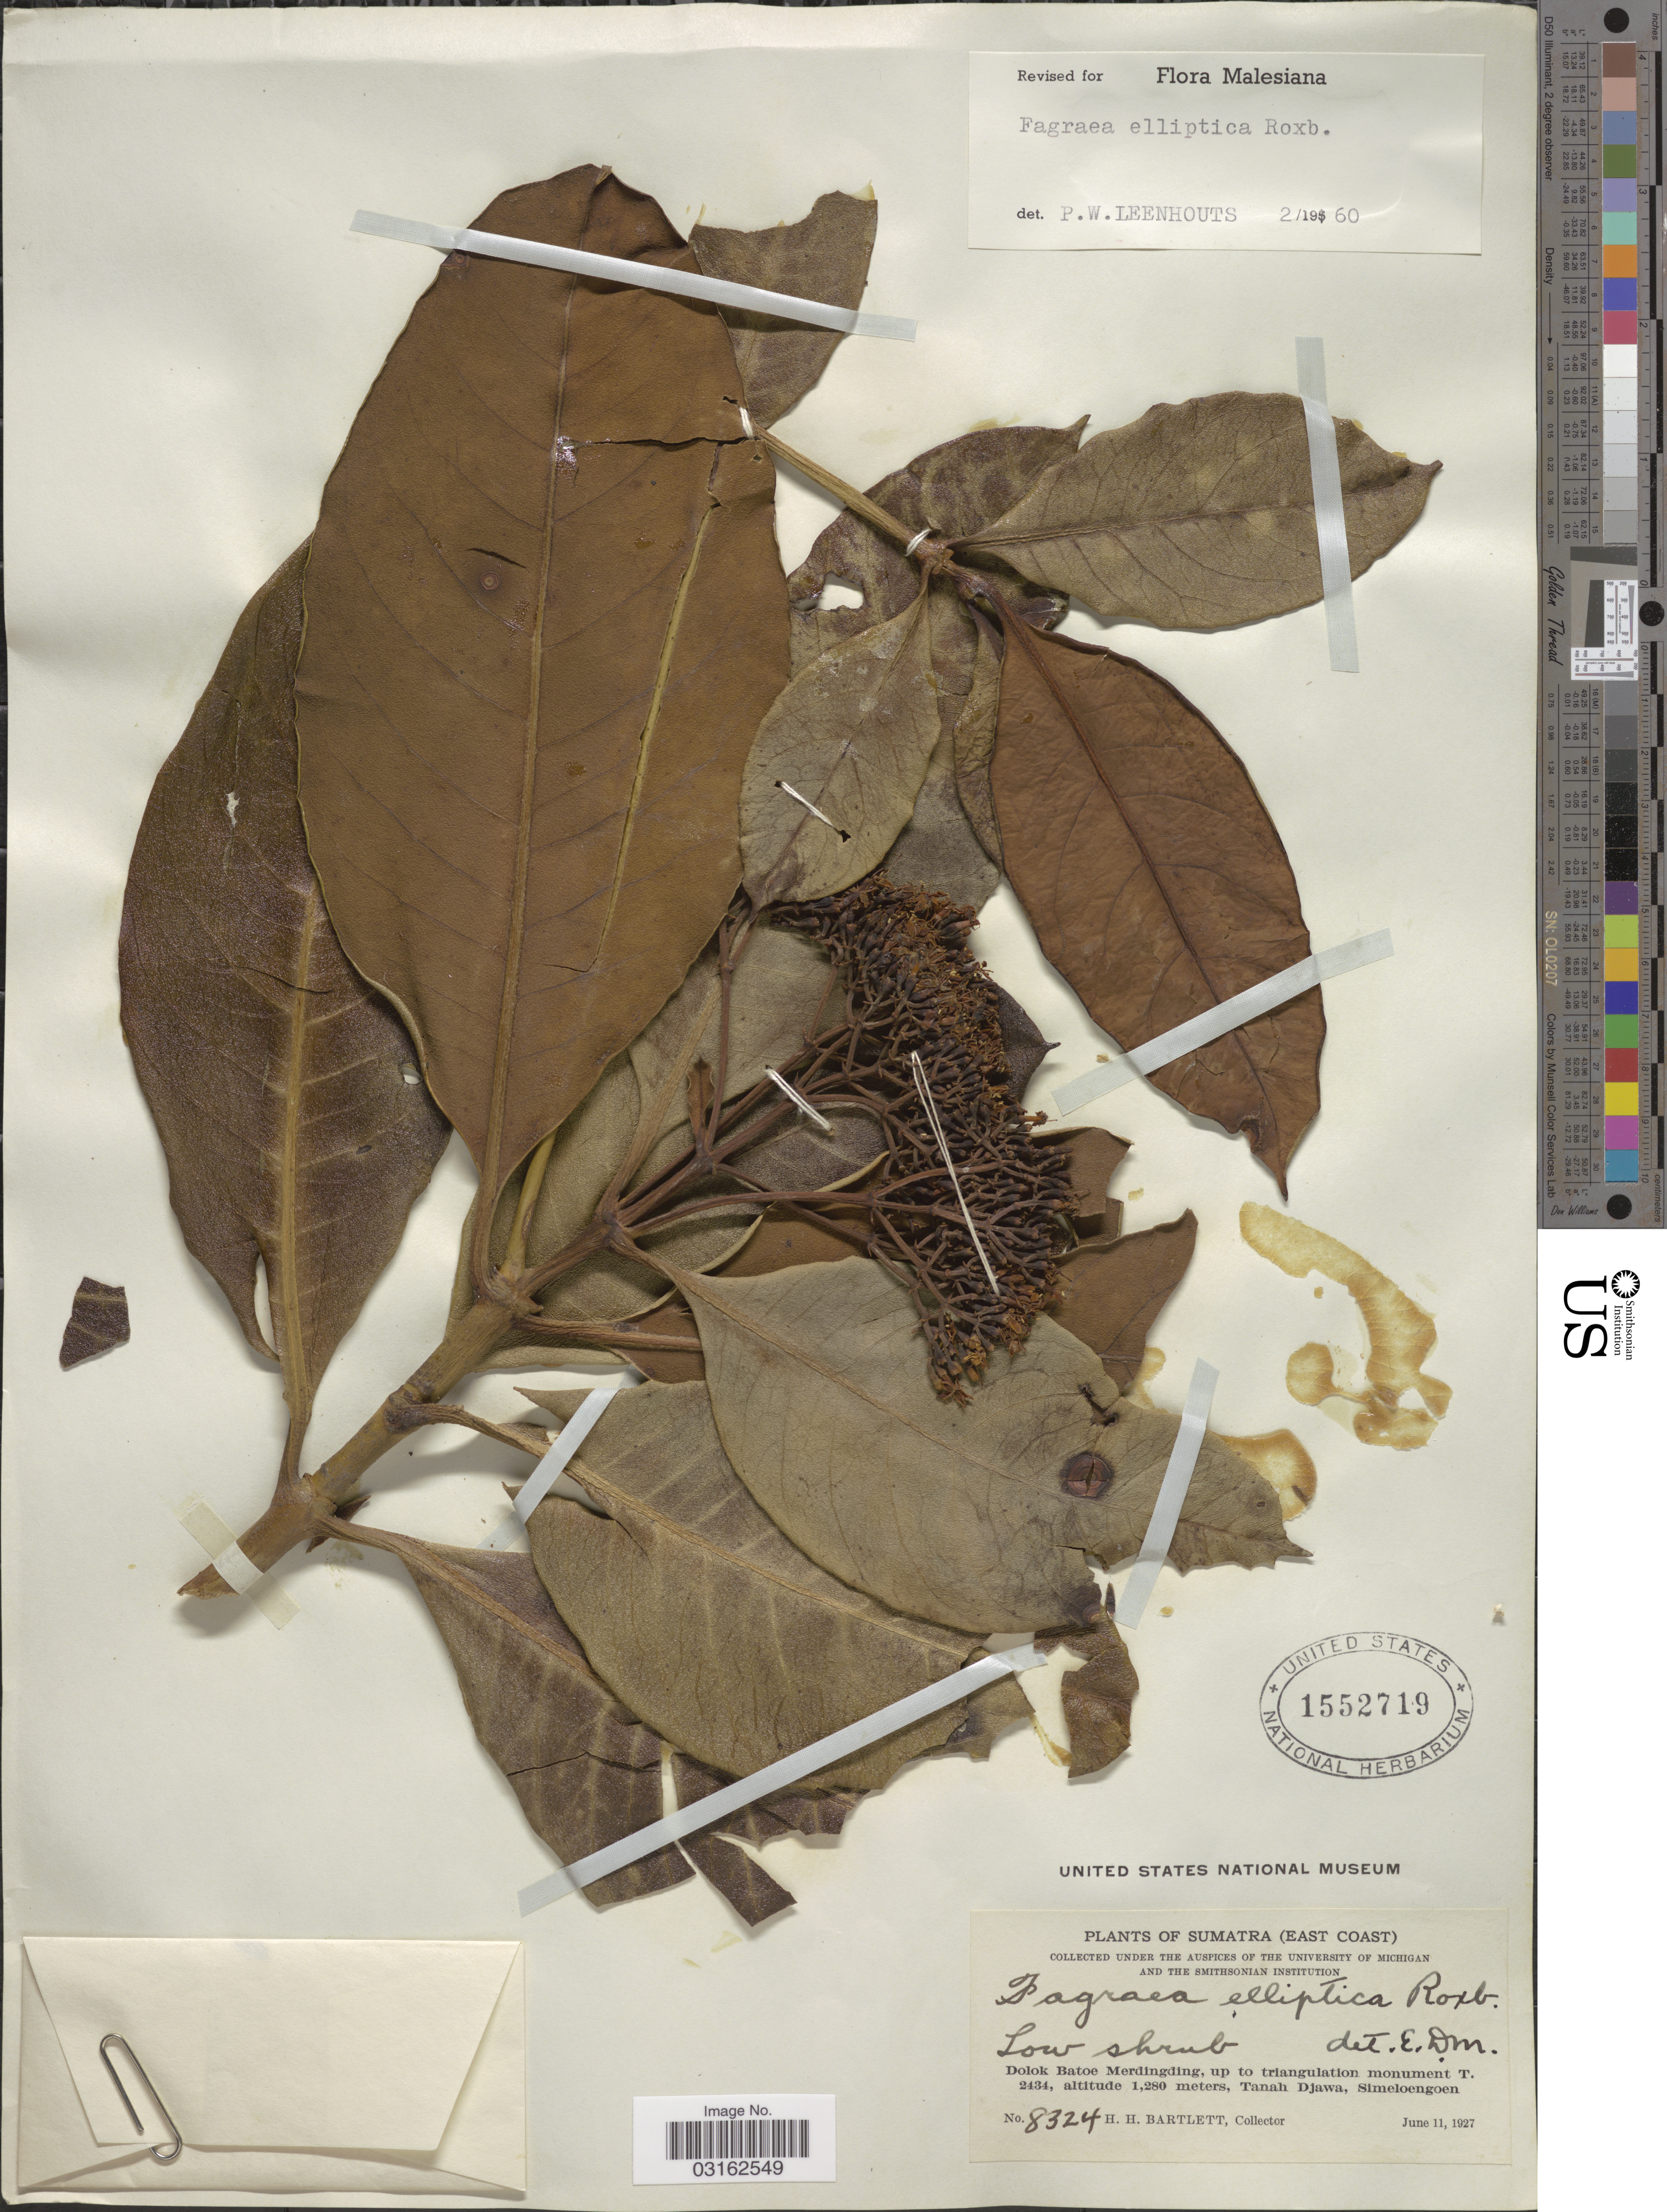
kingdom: Plantae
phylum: Tracheophyta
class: Magnoliopsida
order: Gentianales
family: Gentianaceae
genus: Fagraea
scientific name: Fagraea elliptica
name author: Roxb.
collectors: H. H. Bartlett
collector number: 8324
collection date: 1927-06-11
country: Indonesia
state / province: Sumatra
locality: East Coast. Dolok Batoe Merdingding, up to triangulation monument T. 2434. Tanah Djawa, Simeloengoen.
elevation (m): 1280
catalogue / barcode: US 1552719